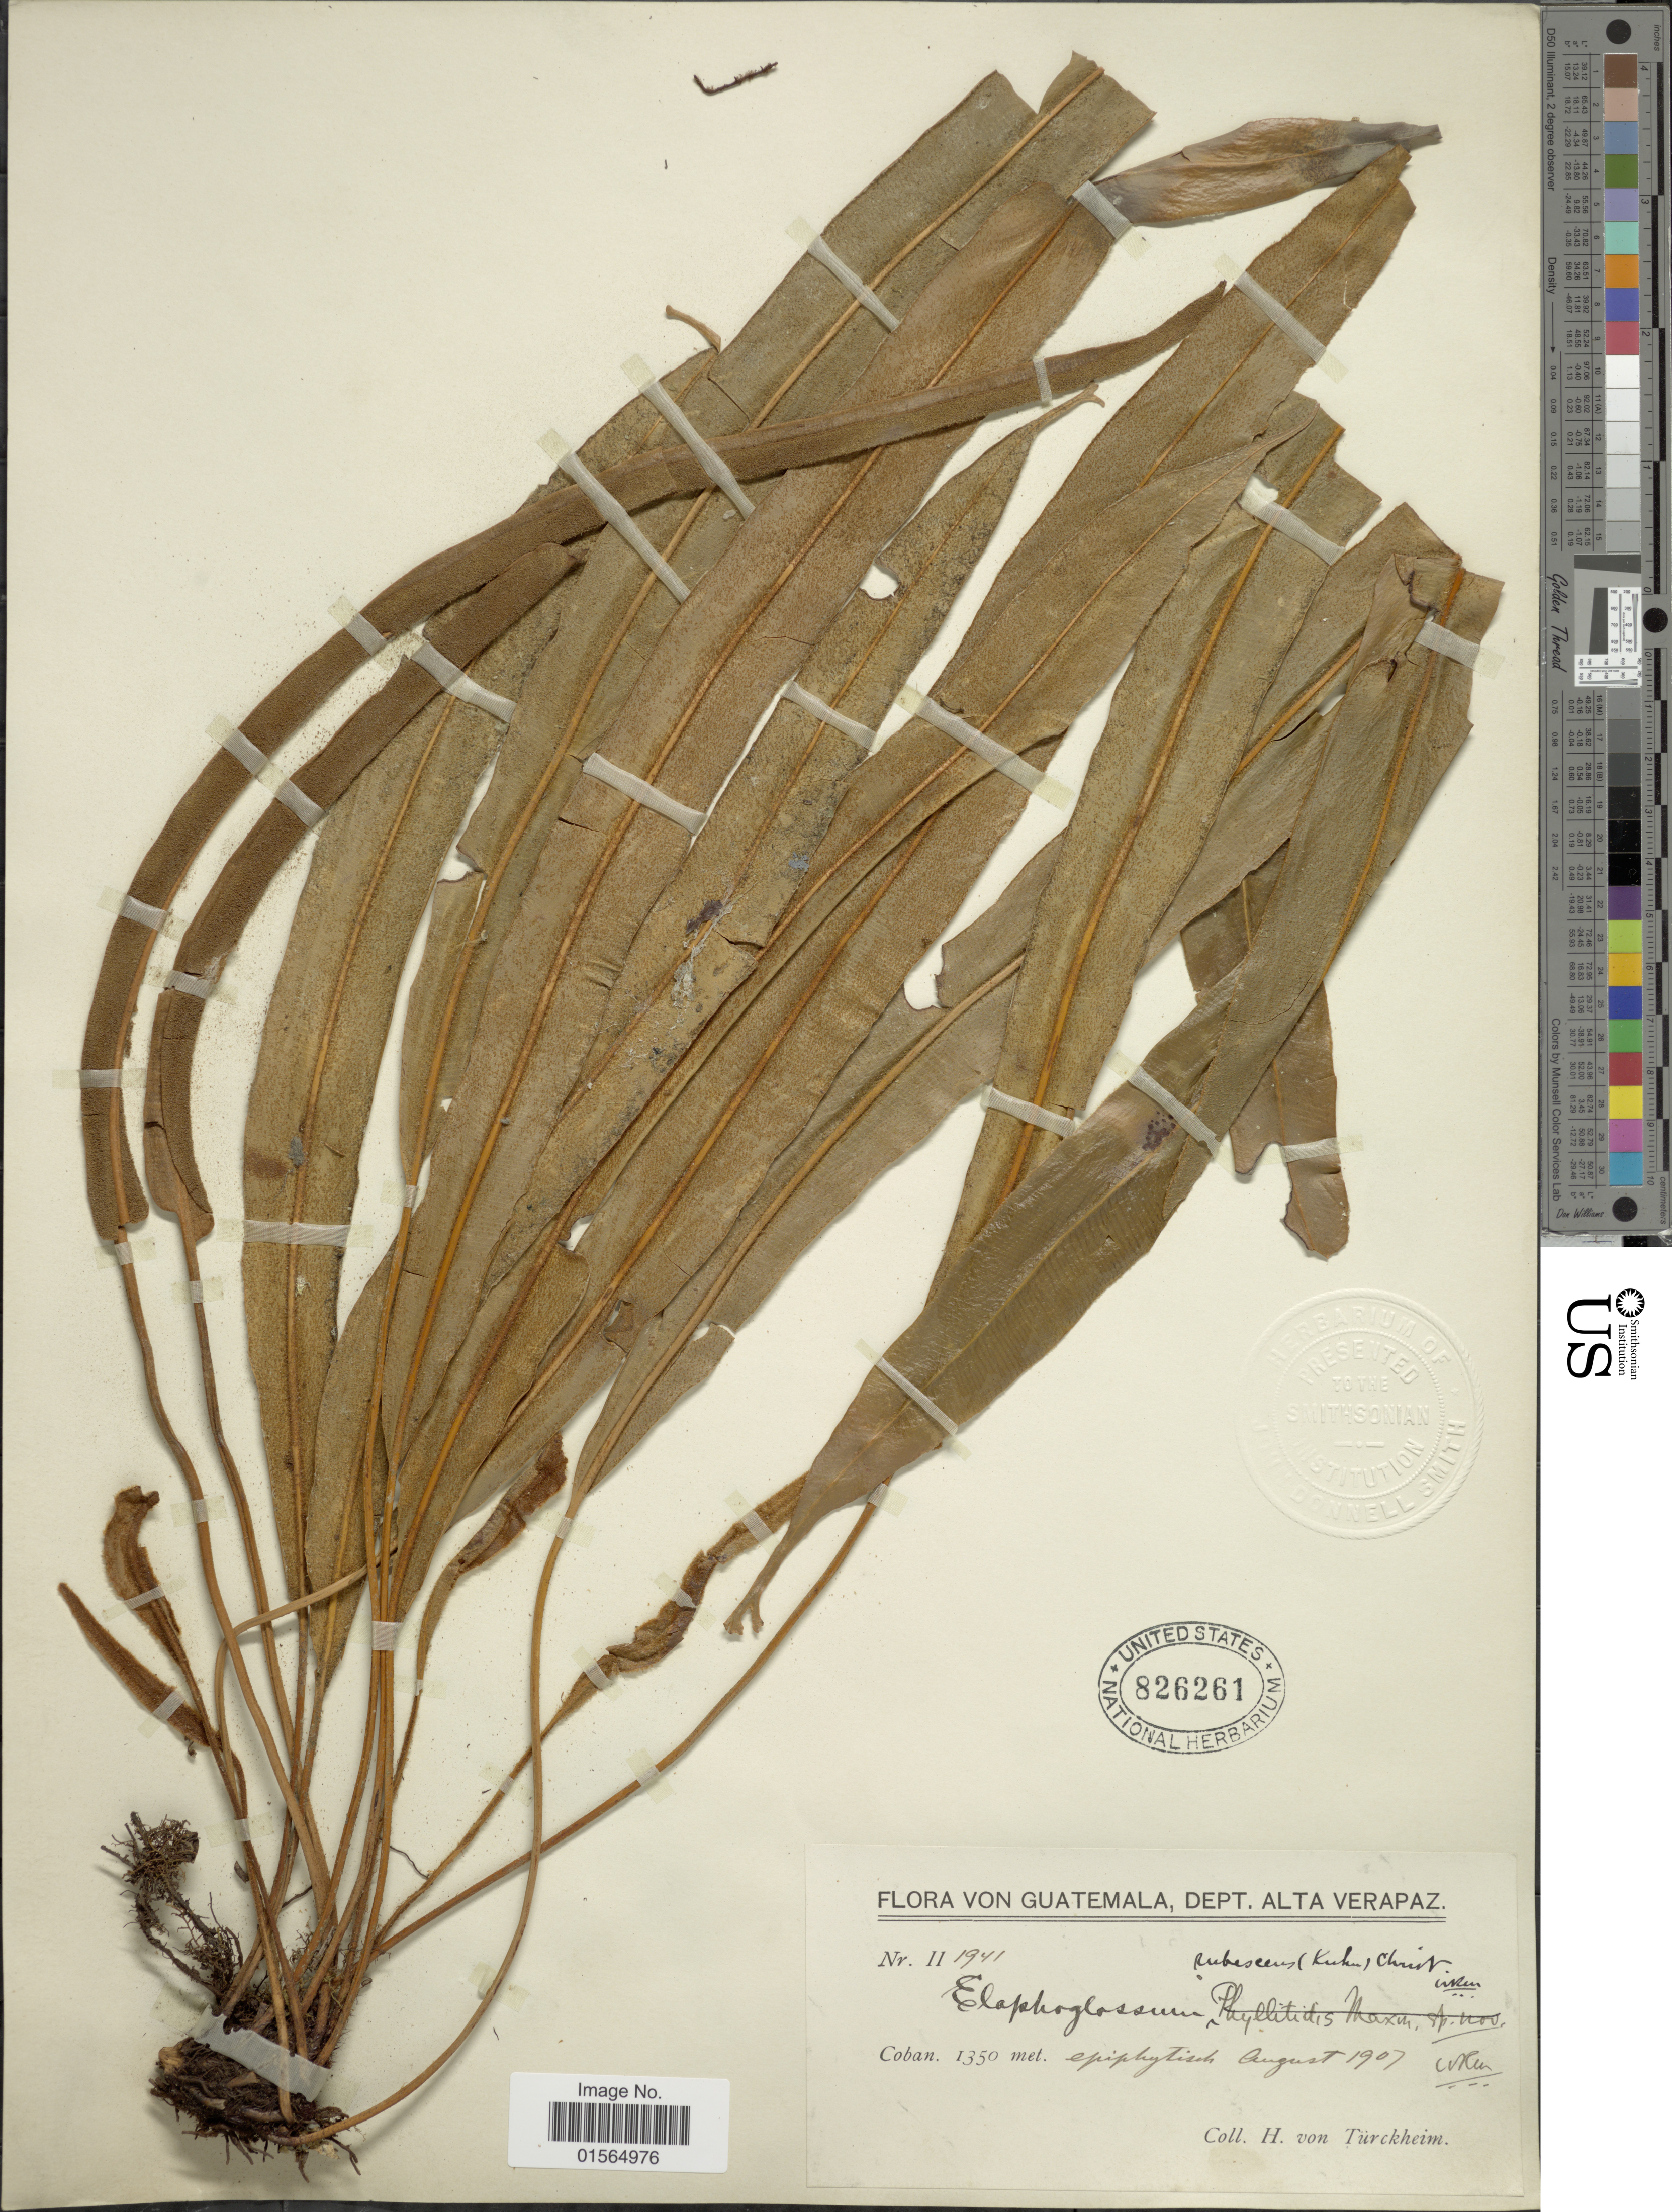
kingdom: Plantae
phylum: Tracheophyta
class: Polypodiopsida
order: Polypodiales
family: Dryopteridaceae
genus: Elaphoglossum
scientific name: Elaphoglossum rubescens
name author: Kuhn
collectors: H. von Türckheim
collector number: II1941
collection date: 1907-08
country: Guatemala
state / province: Alta Verapaz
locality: Coban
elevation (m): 1350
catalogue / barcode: US 826261